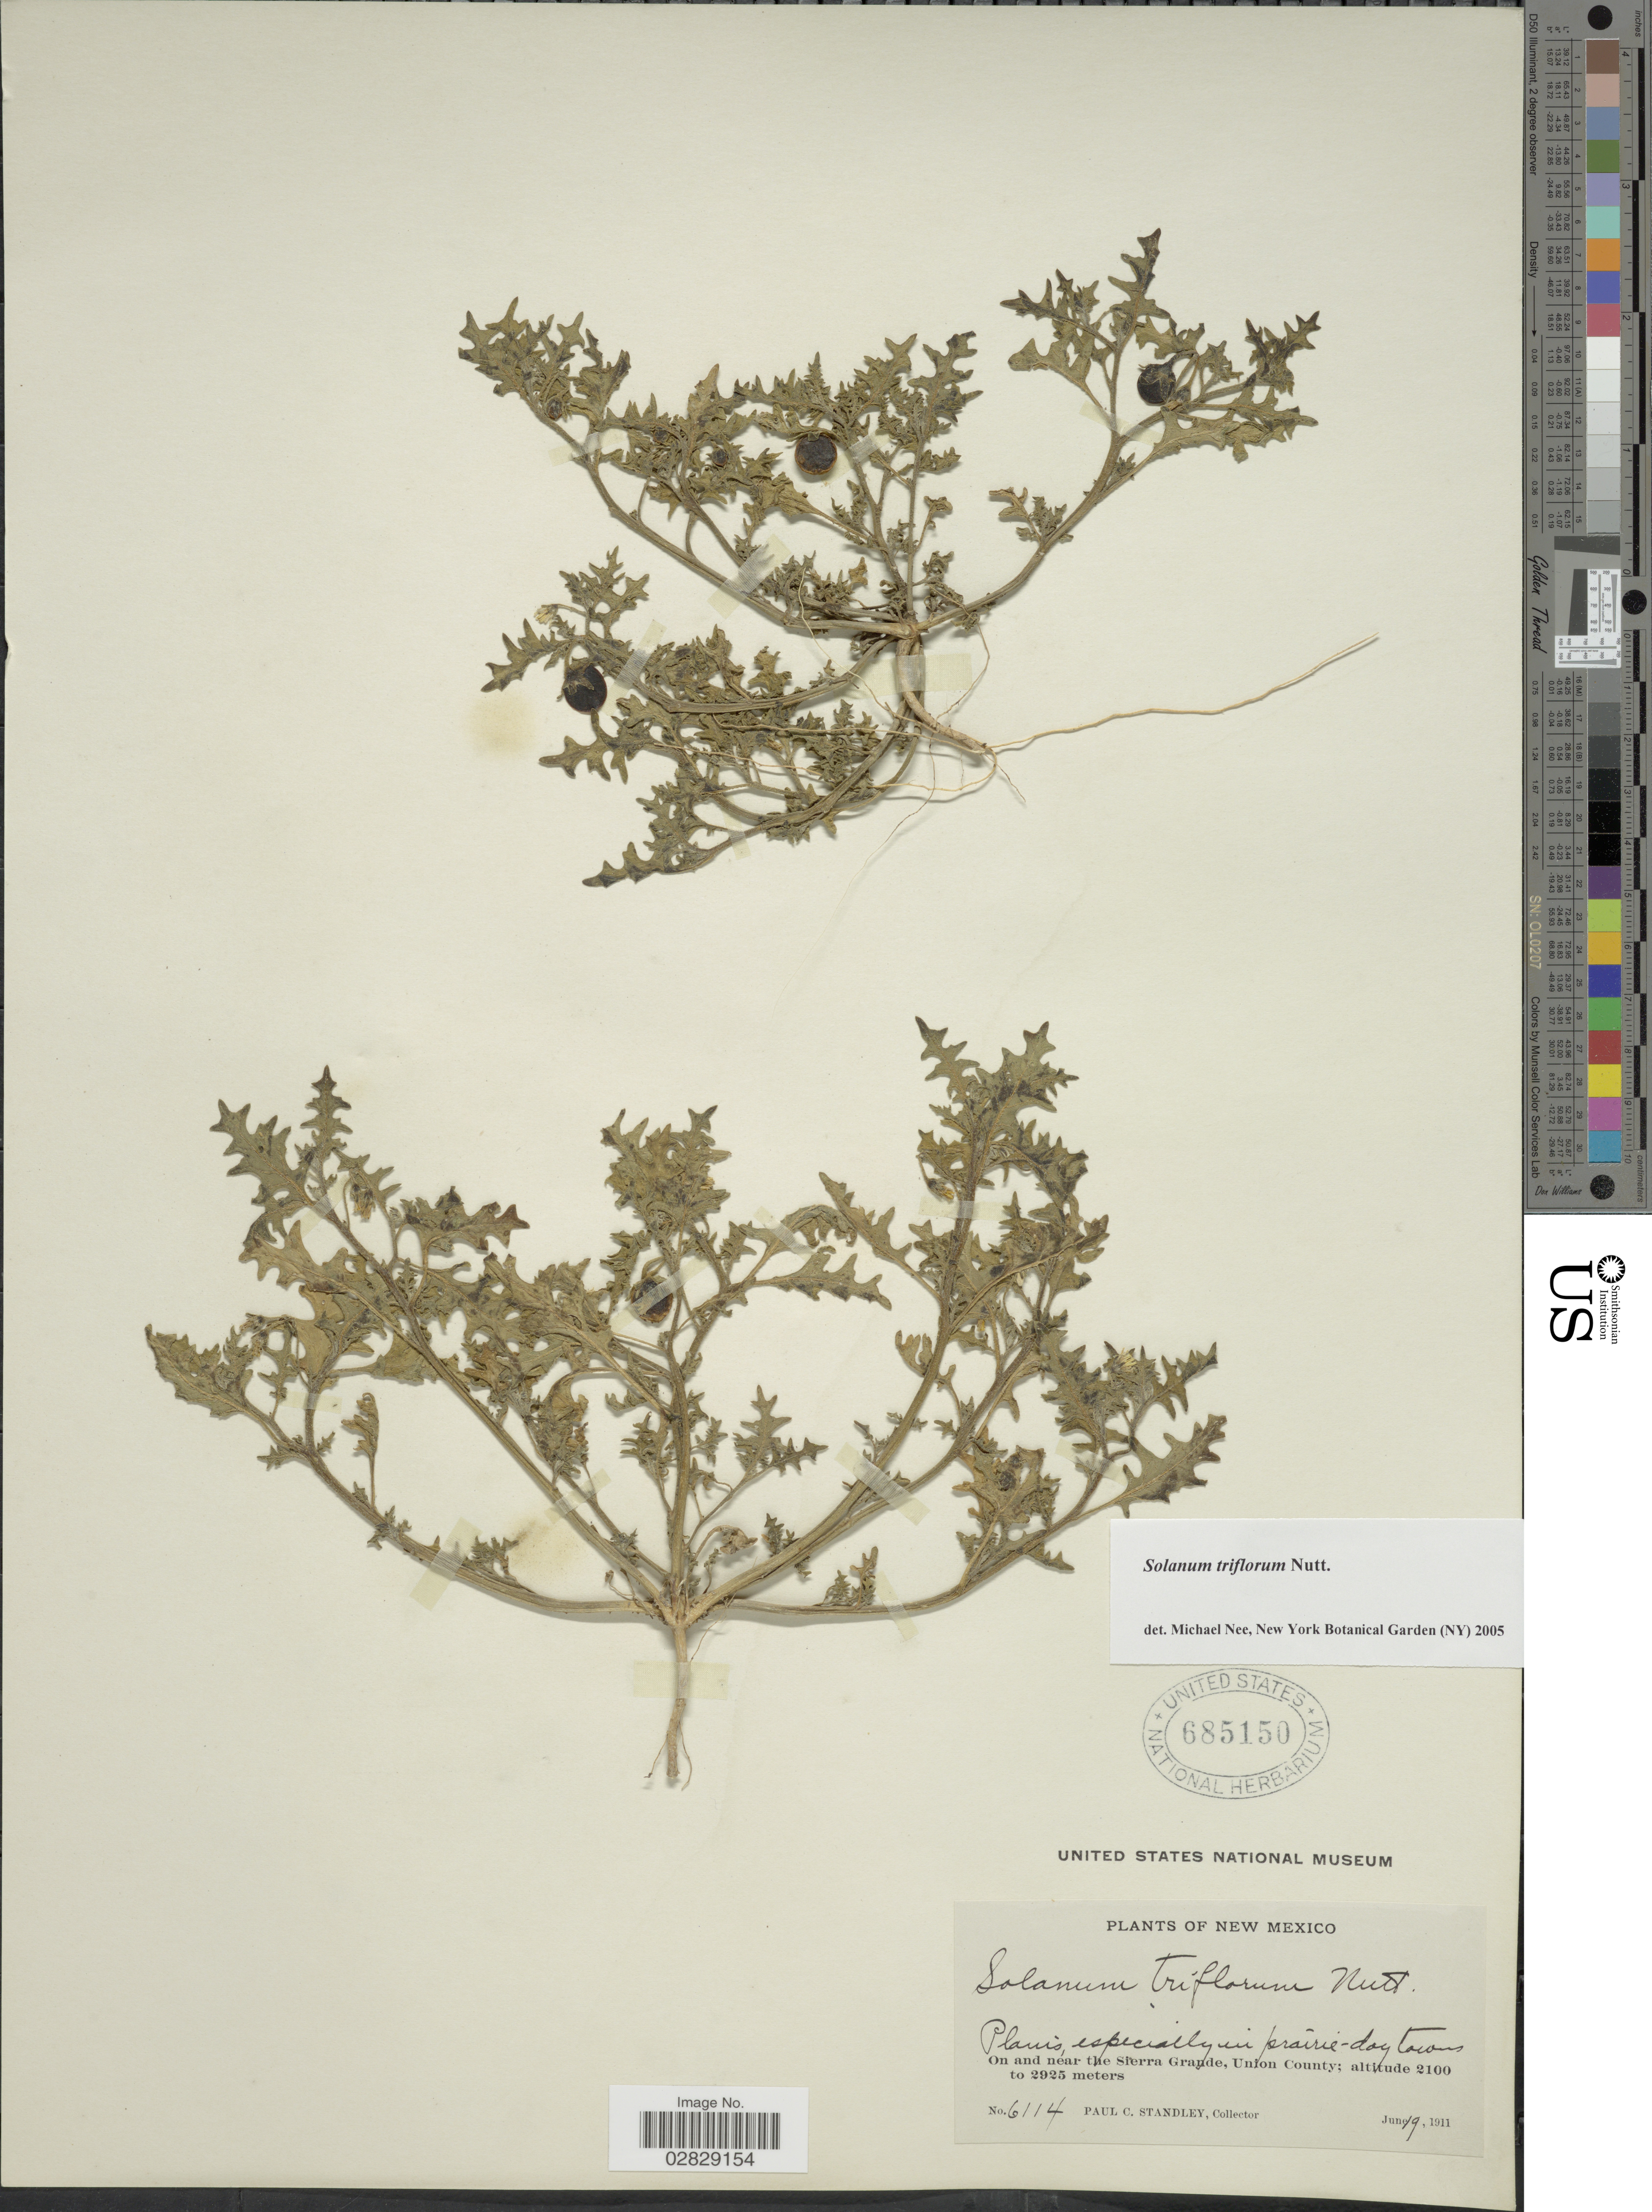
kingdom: Plantae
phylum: Tracheophyta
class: Magnoliopsida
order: Solanales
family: Solanaceae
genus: Solanum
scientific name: Solanum triflorum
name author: Nutt.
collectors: P. C. Standley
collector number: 6114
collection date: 1911-06-19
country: United States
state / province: New Mexico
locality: On and near the Sierra Grande, Union County.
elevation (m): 2100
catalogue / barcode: US 685150